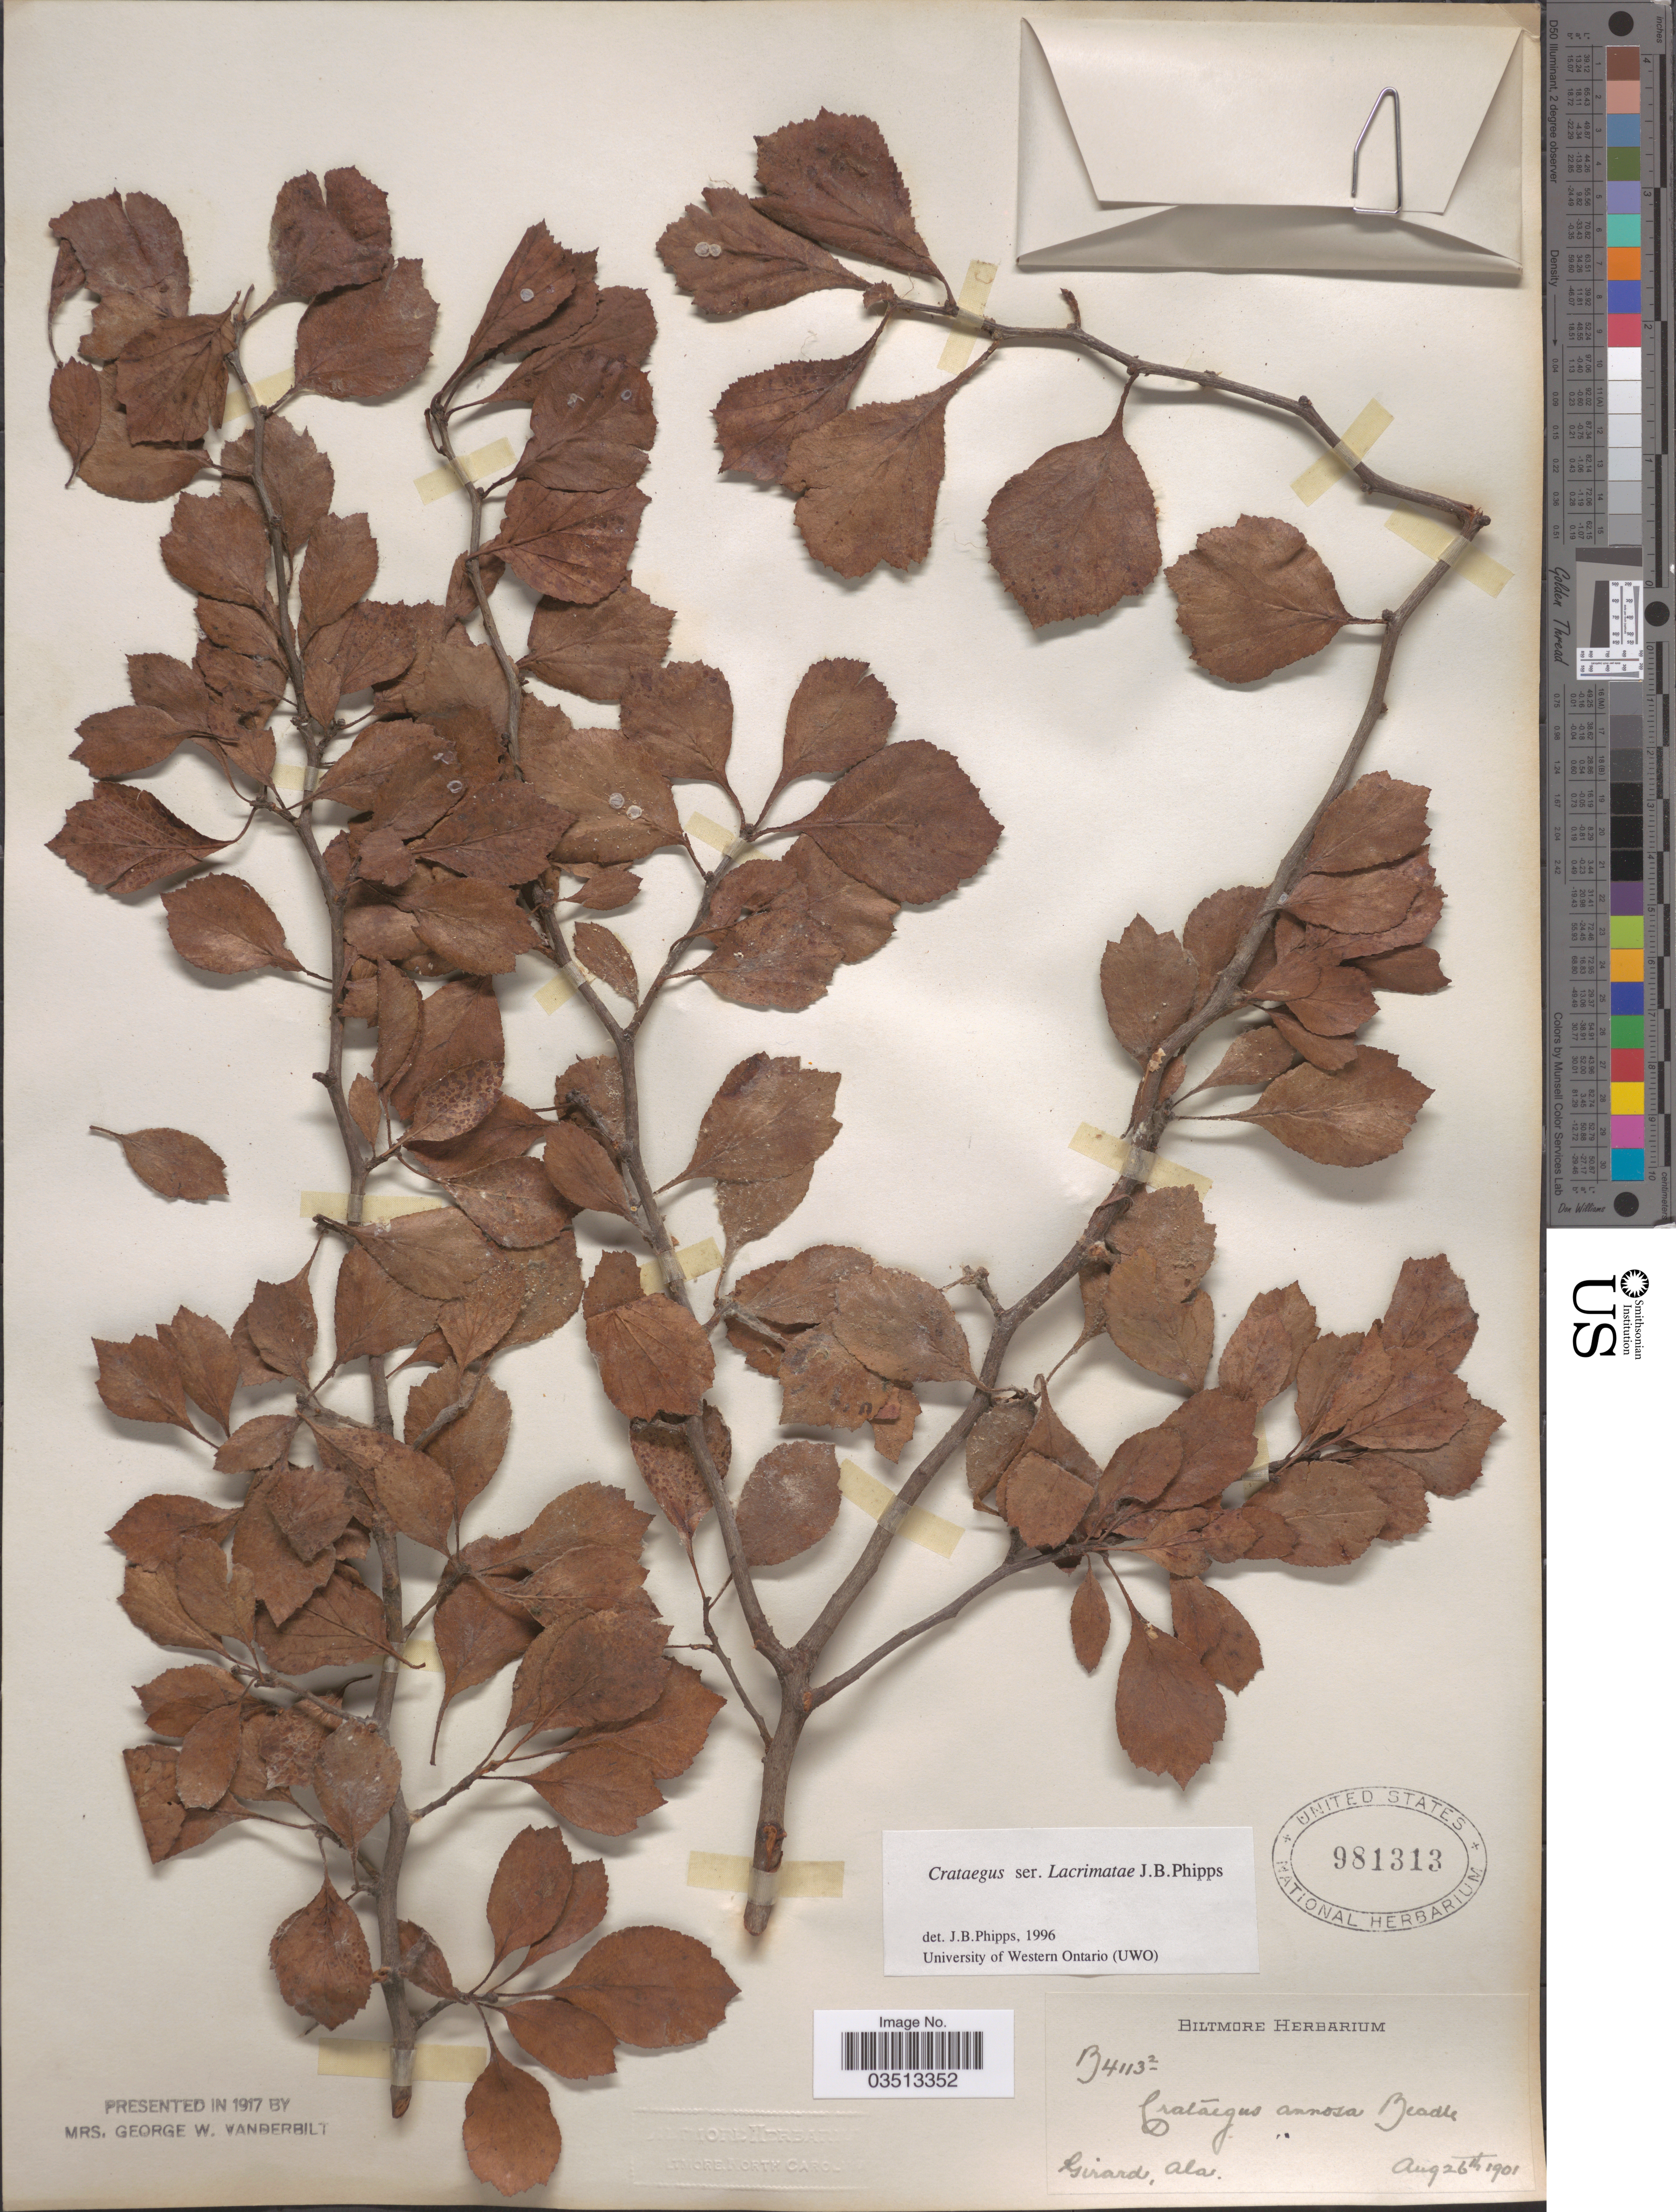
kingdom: Plantae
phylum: Tracheophyta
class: Magnoliopsida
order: Rosales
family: Rosaceae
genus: Crataegus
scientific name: Crataegus annosa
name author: Beadle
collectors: ex herb. Biltmore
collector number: B4113/2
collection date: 1901-08-26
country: United States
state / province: Alabama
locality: Girard.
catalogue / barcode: US 981313